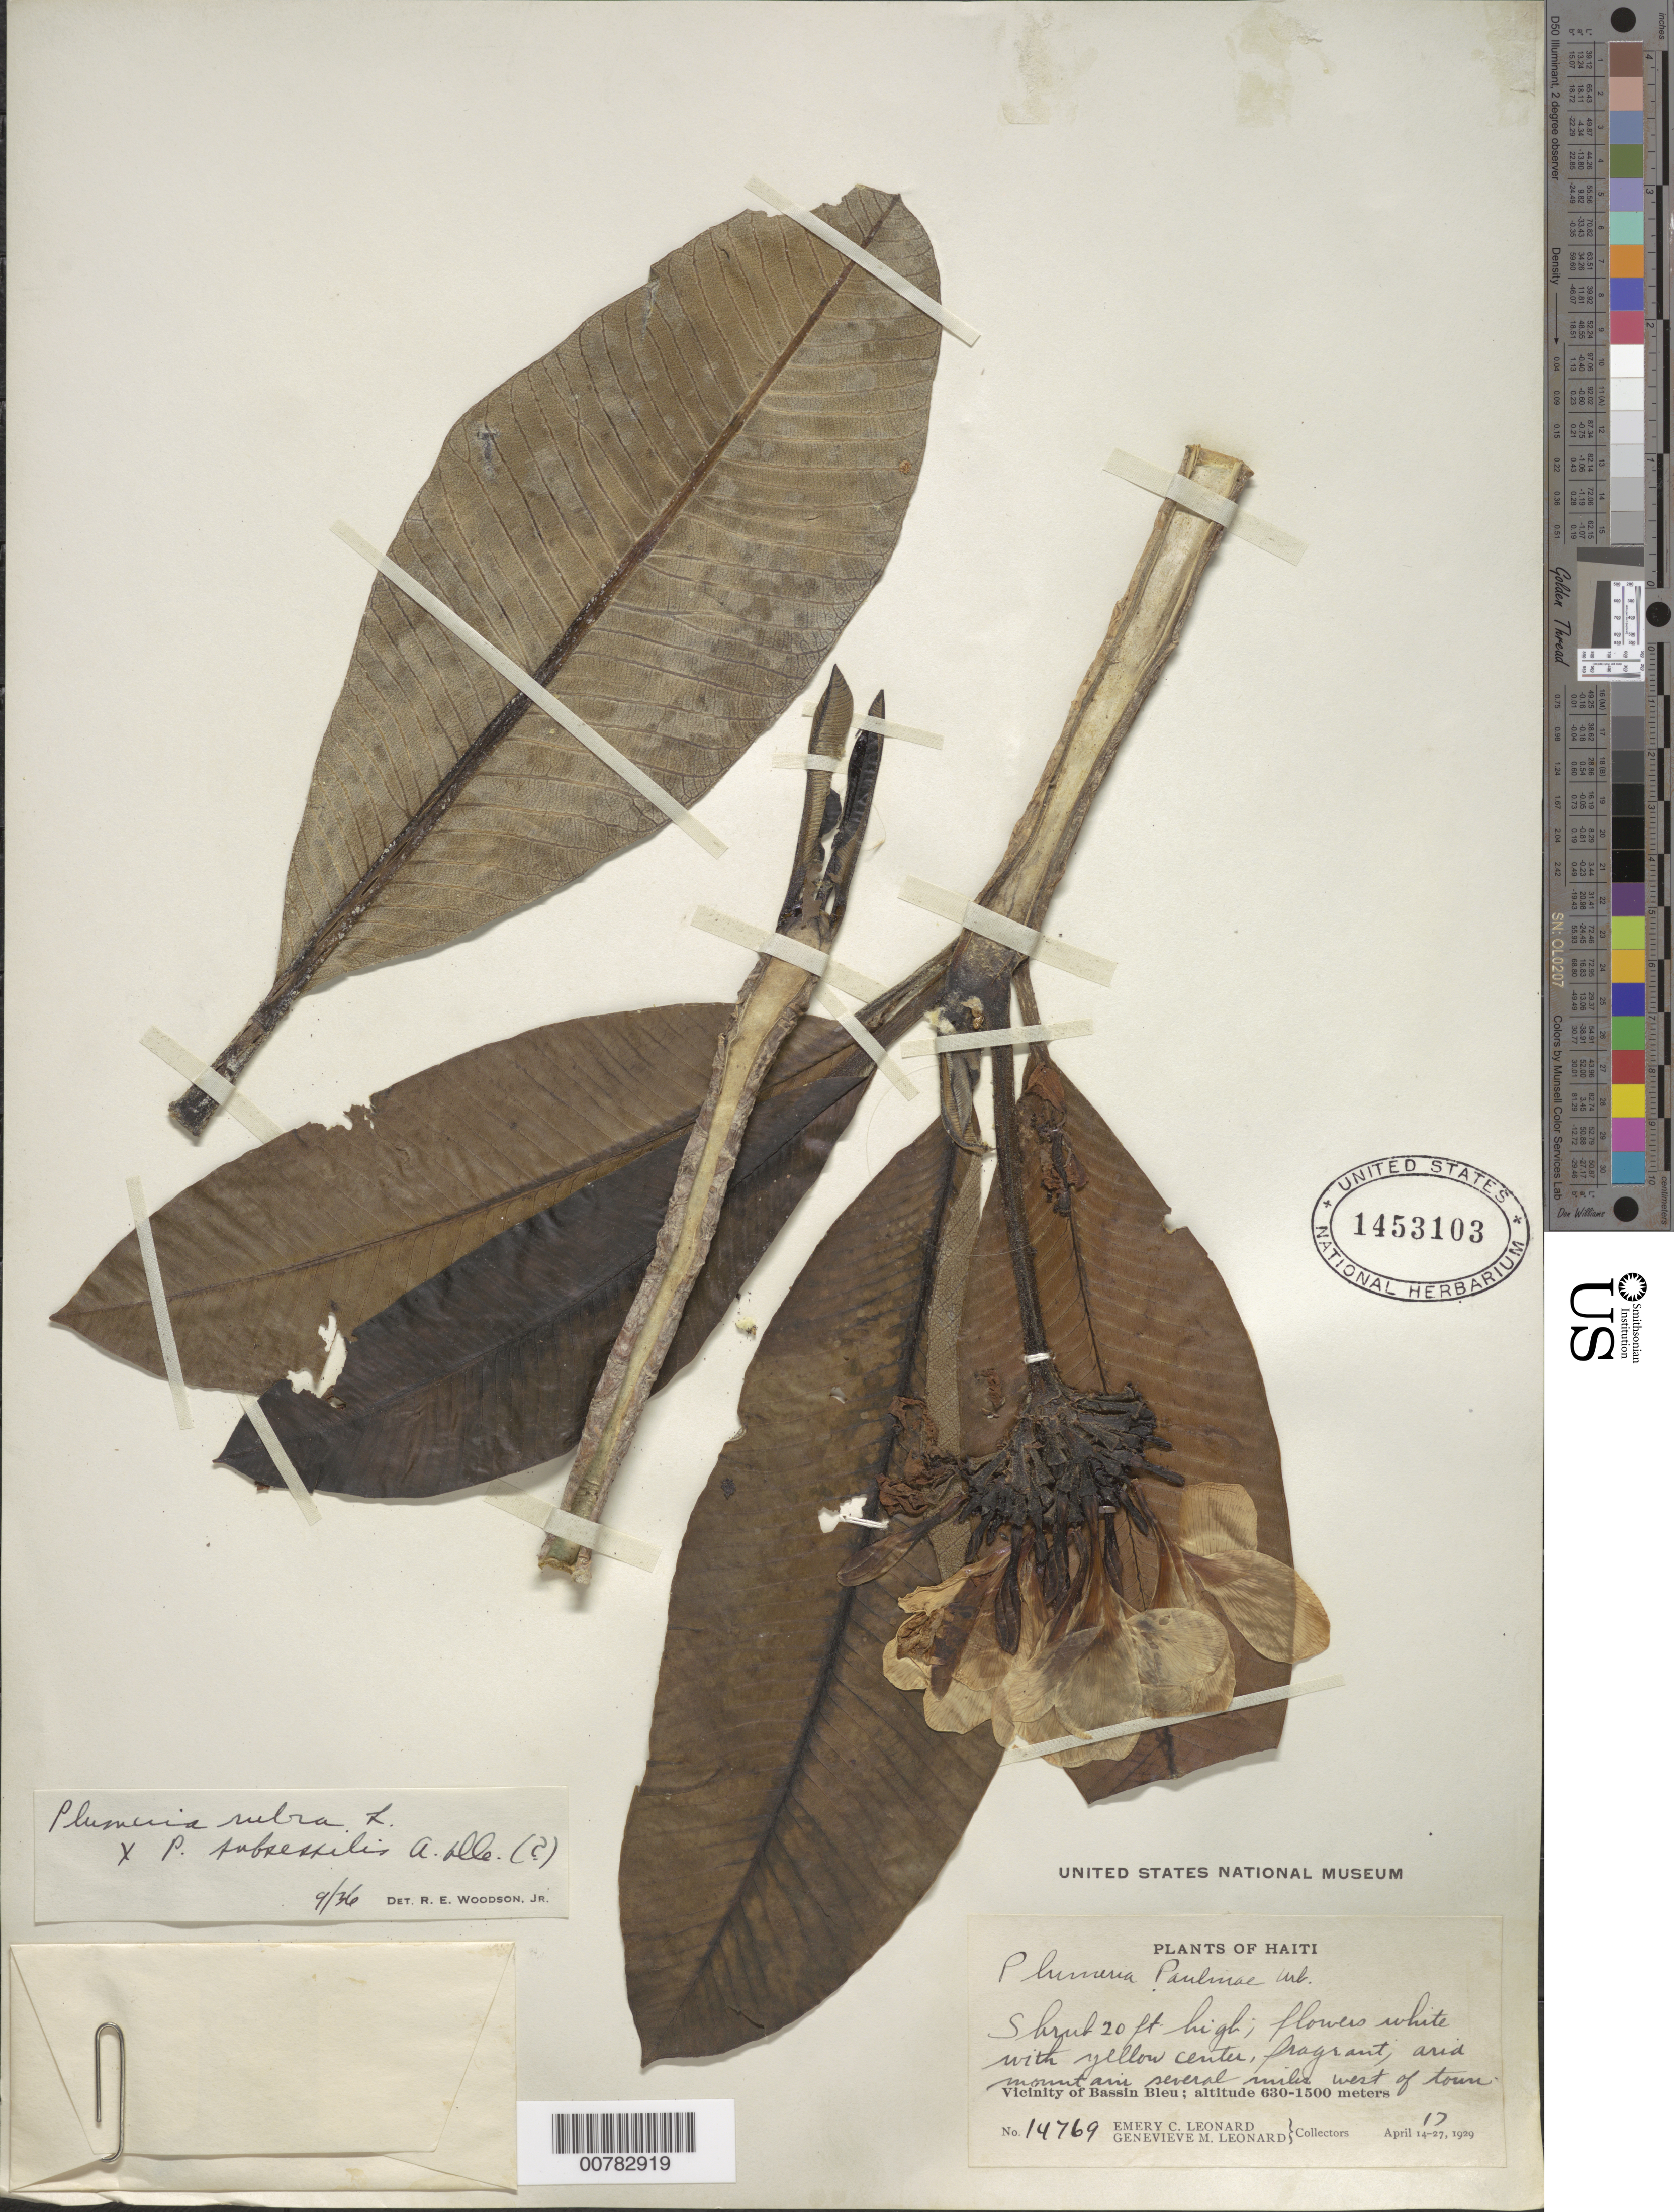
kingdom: Plantae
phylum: Tracheophyta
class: Magnoliopsida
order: Gentianales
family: Apocynaceae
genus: Plumeria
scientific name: Plumeria rubra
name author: L.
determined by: Woodson, R. E., Jr.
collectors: E. C. Leonard & G. M. Leonard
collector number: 14769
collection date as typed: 17 Apr 1929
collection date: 1929-04-17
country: Haiti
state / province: Nord-Ouest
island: Hispaniola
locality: Vicinity of Bassin Bleu, several miles west of town.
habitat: Arid mountain.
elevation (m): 630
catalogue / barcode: US 1453103